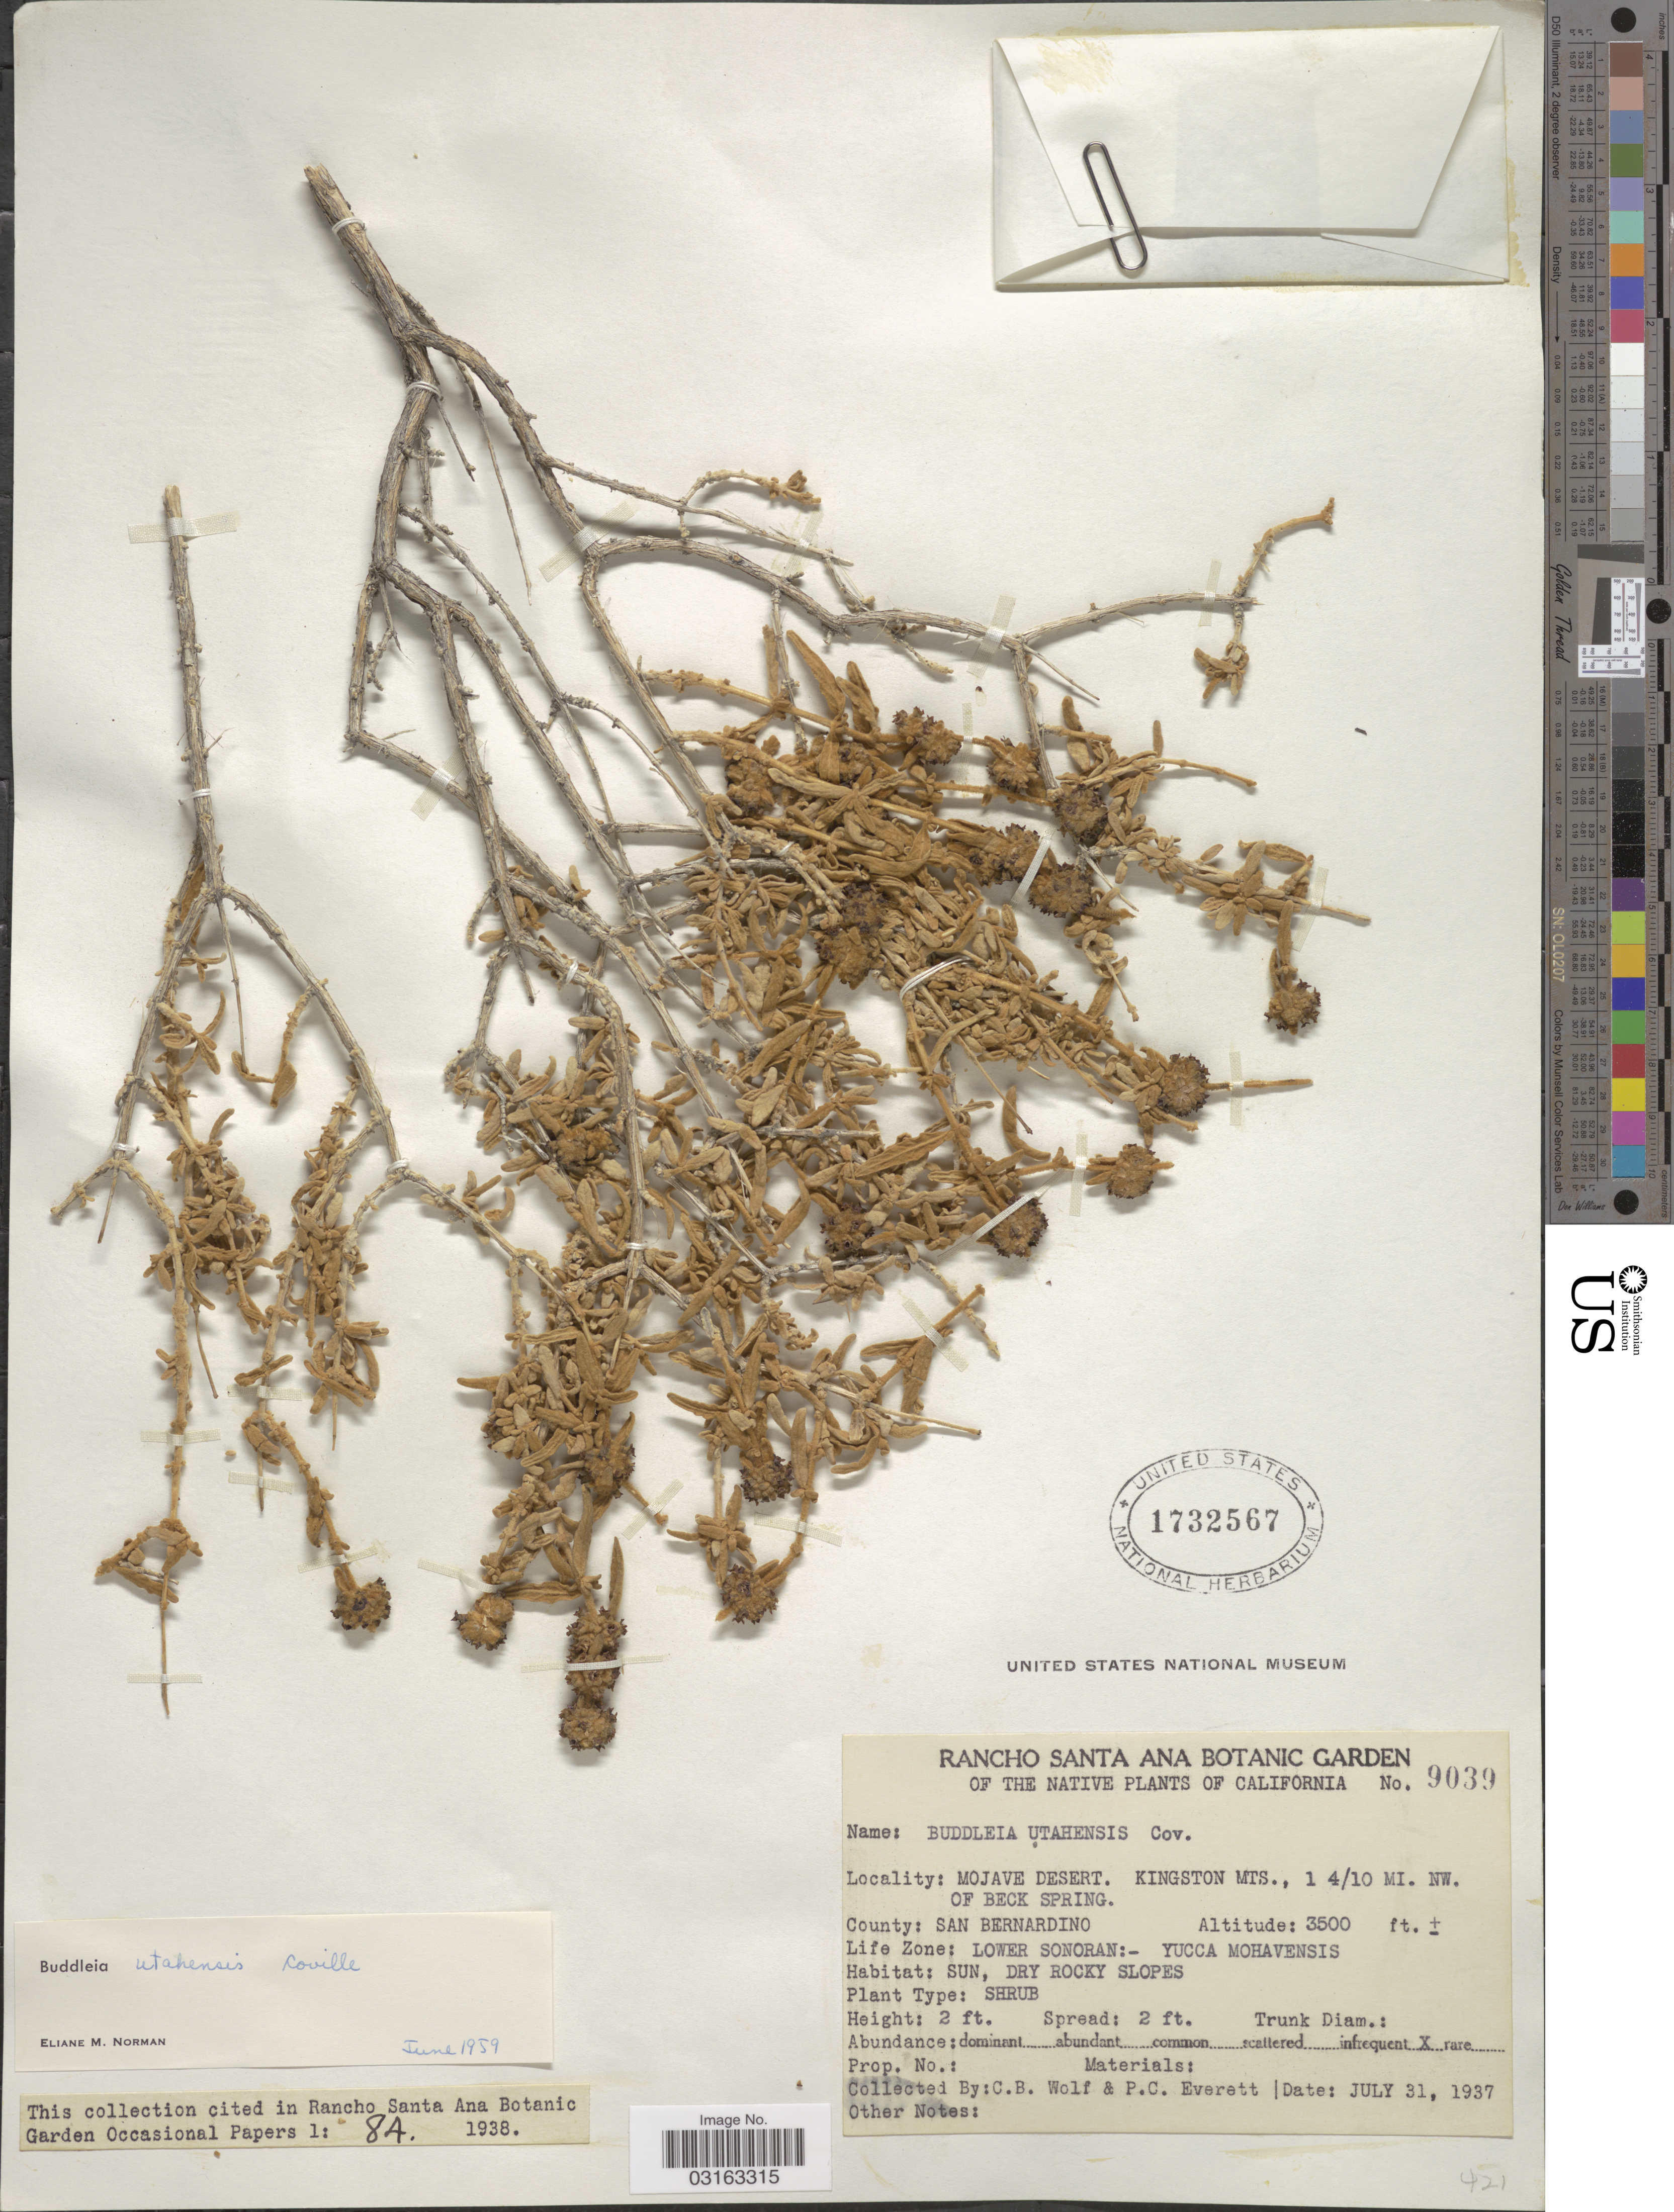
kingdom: Plantae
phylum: Tracheophyta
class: Magnoliopsida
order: Lamiales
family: Scrophulariaceae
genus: Buddleja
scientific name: Buddleja utahensis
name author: Coville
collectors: C. B. Wolf & P. Everett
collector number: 9039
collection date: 1937-07-31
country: United States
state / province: California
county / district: San Bernardino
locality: Mojave Desert. Kingston Mts., 1 4/10 MI. NW. of Beck Spring. County: San Bernardino. Life Zone: Lower Sonoran.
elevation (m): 1067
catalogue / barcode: US 1732567